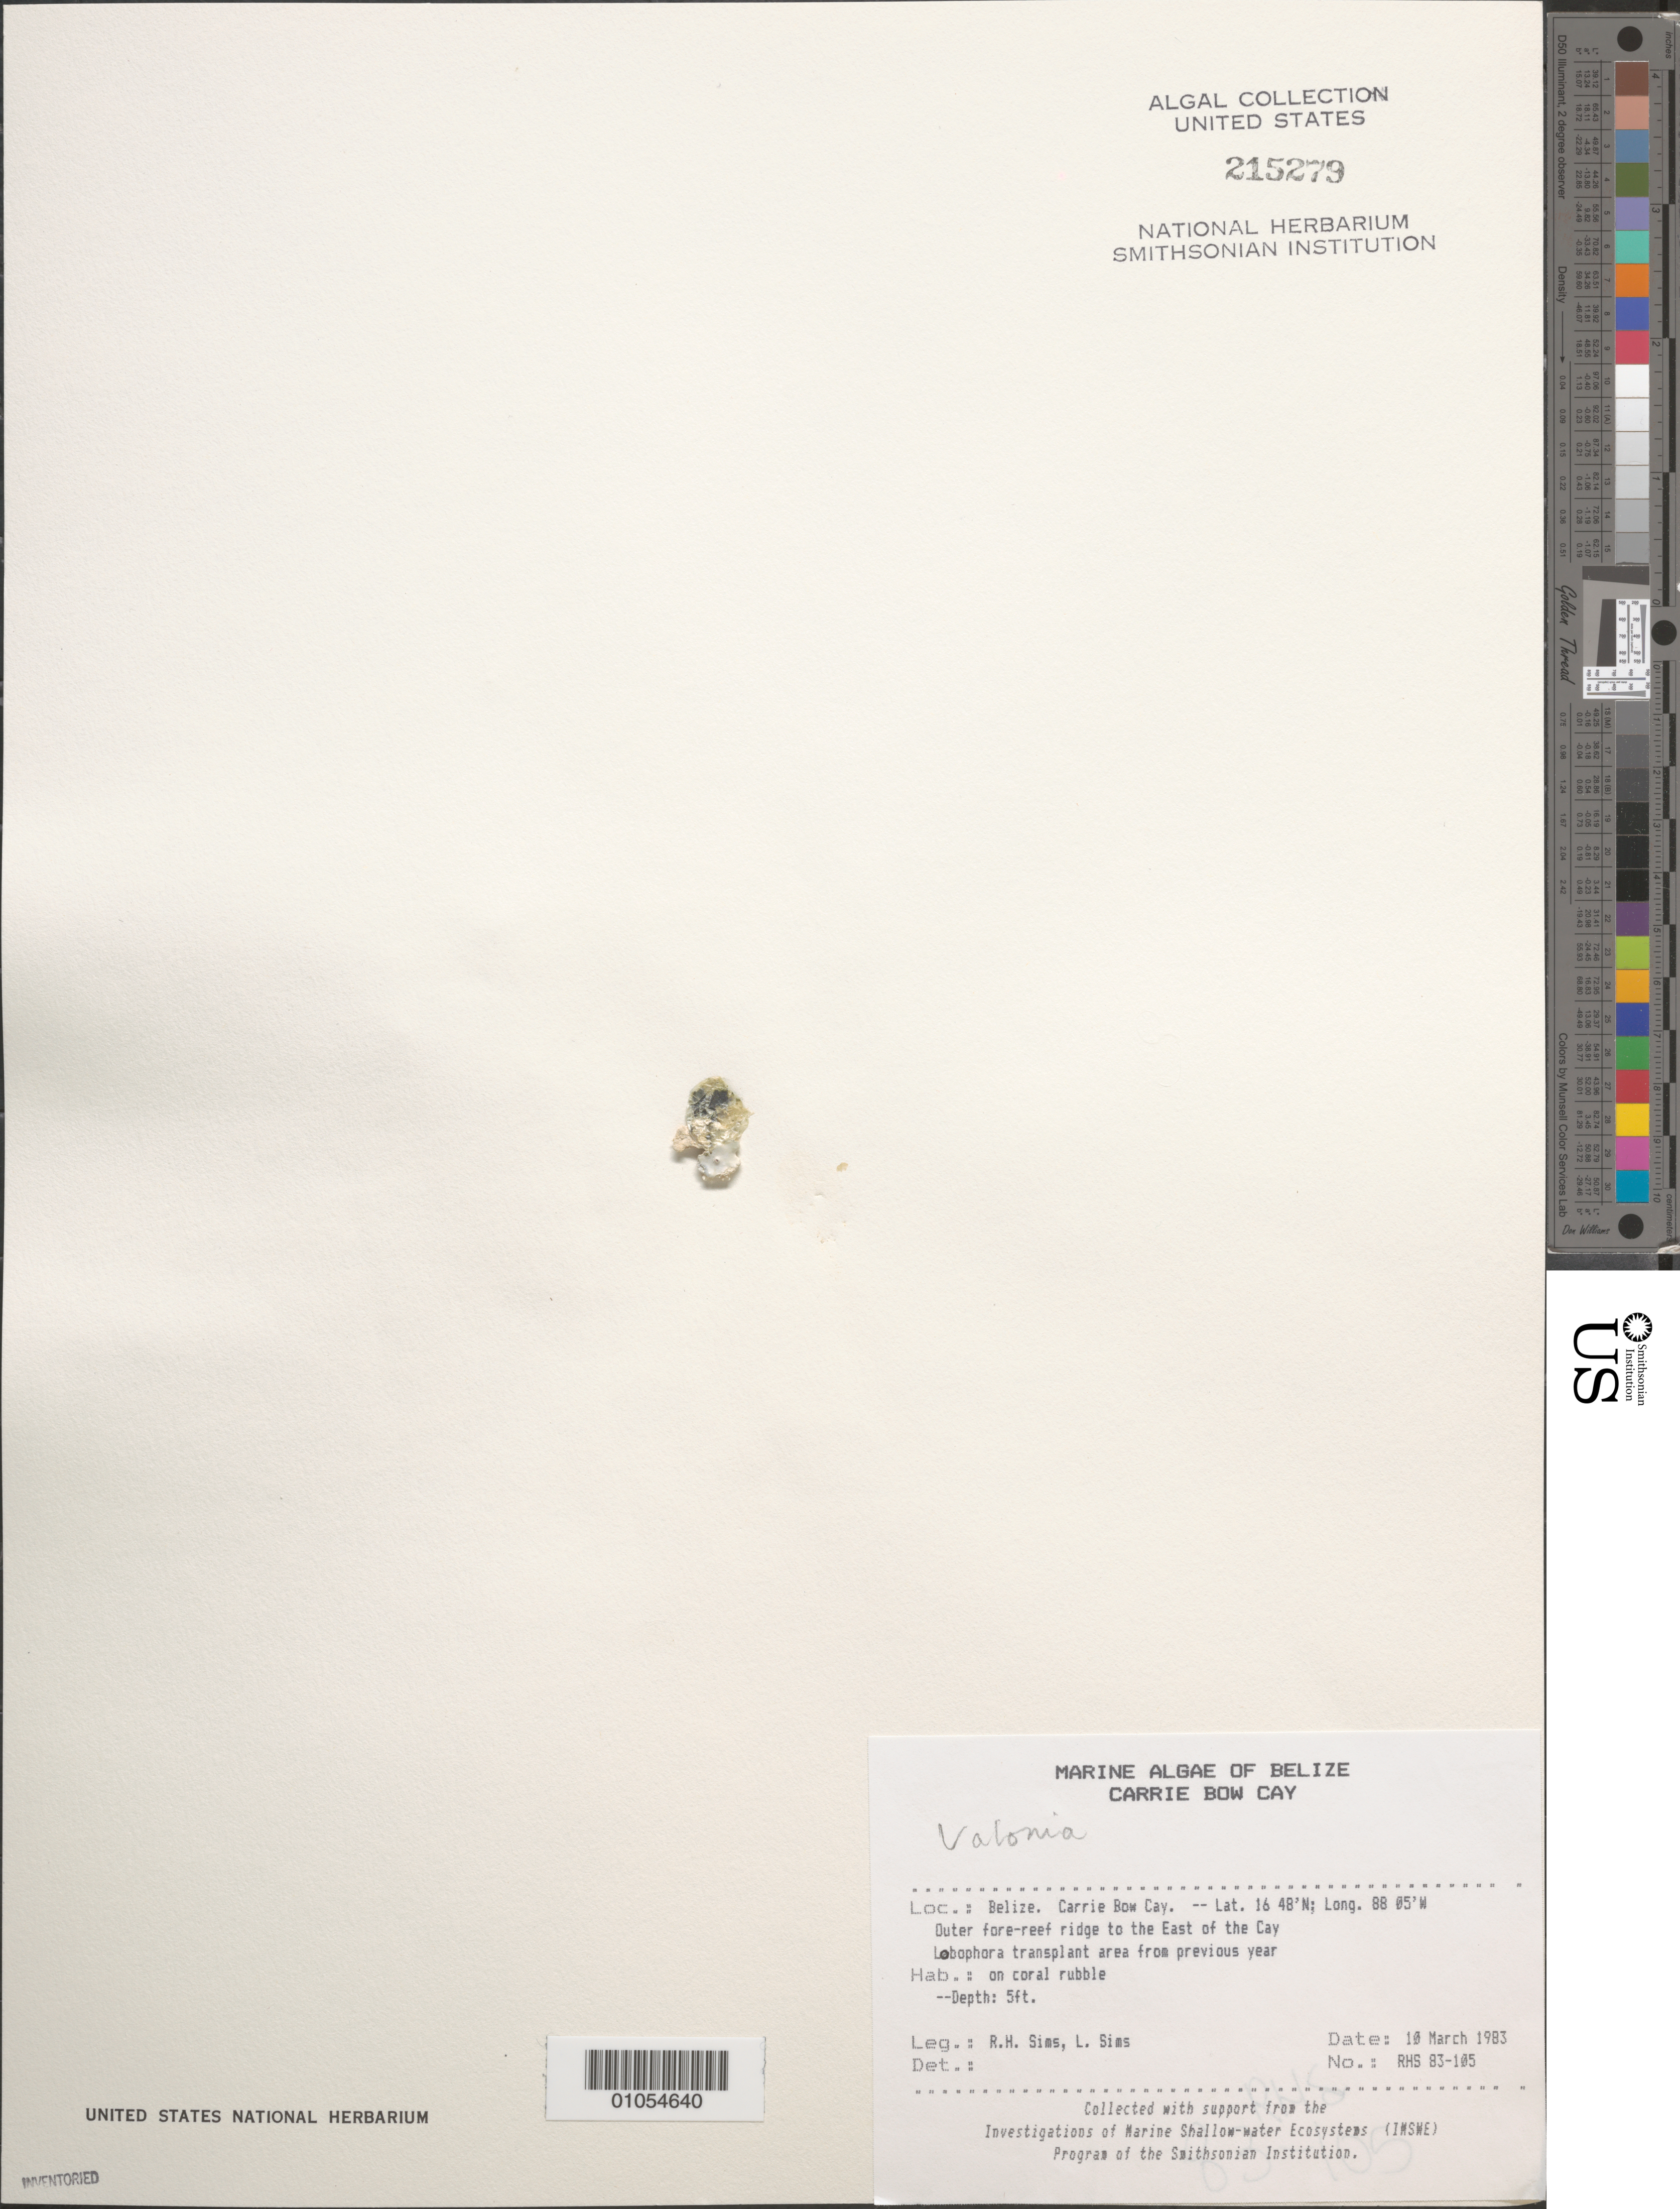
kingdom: Plantae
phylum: Chlorophyta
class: Ulvophyceae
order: Siphonocladales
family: Valoniaceae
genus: Valonia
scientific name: Valonia sp.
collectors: R. H. Sims & L. L. Sims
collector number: RHS 83-105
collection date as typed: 10 Mar 1983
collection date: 1983-03-10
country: Belize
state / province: Stann Creek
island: Carrie Bow Cay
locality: Outer fore-reef ridge to east of Carrie Bow Cay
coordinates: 16 48'N, 88 05'W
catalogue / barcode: US 215279